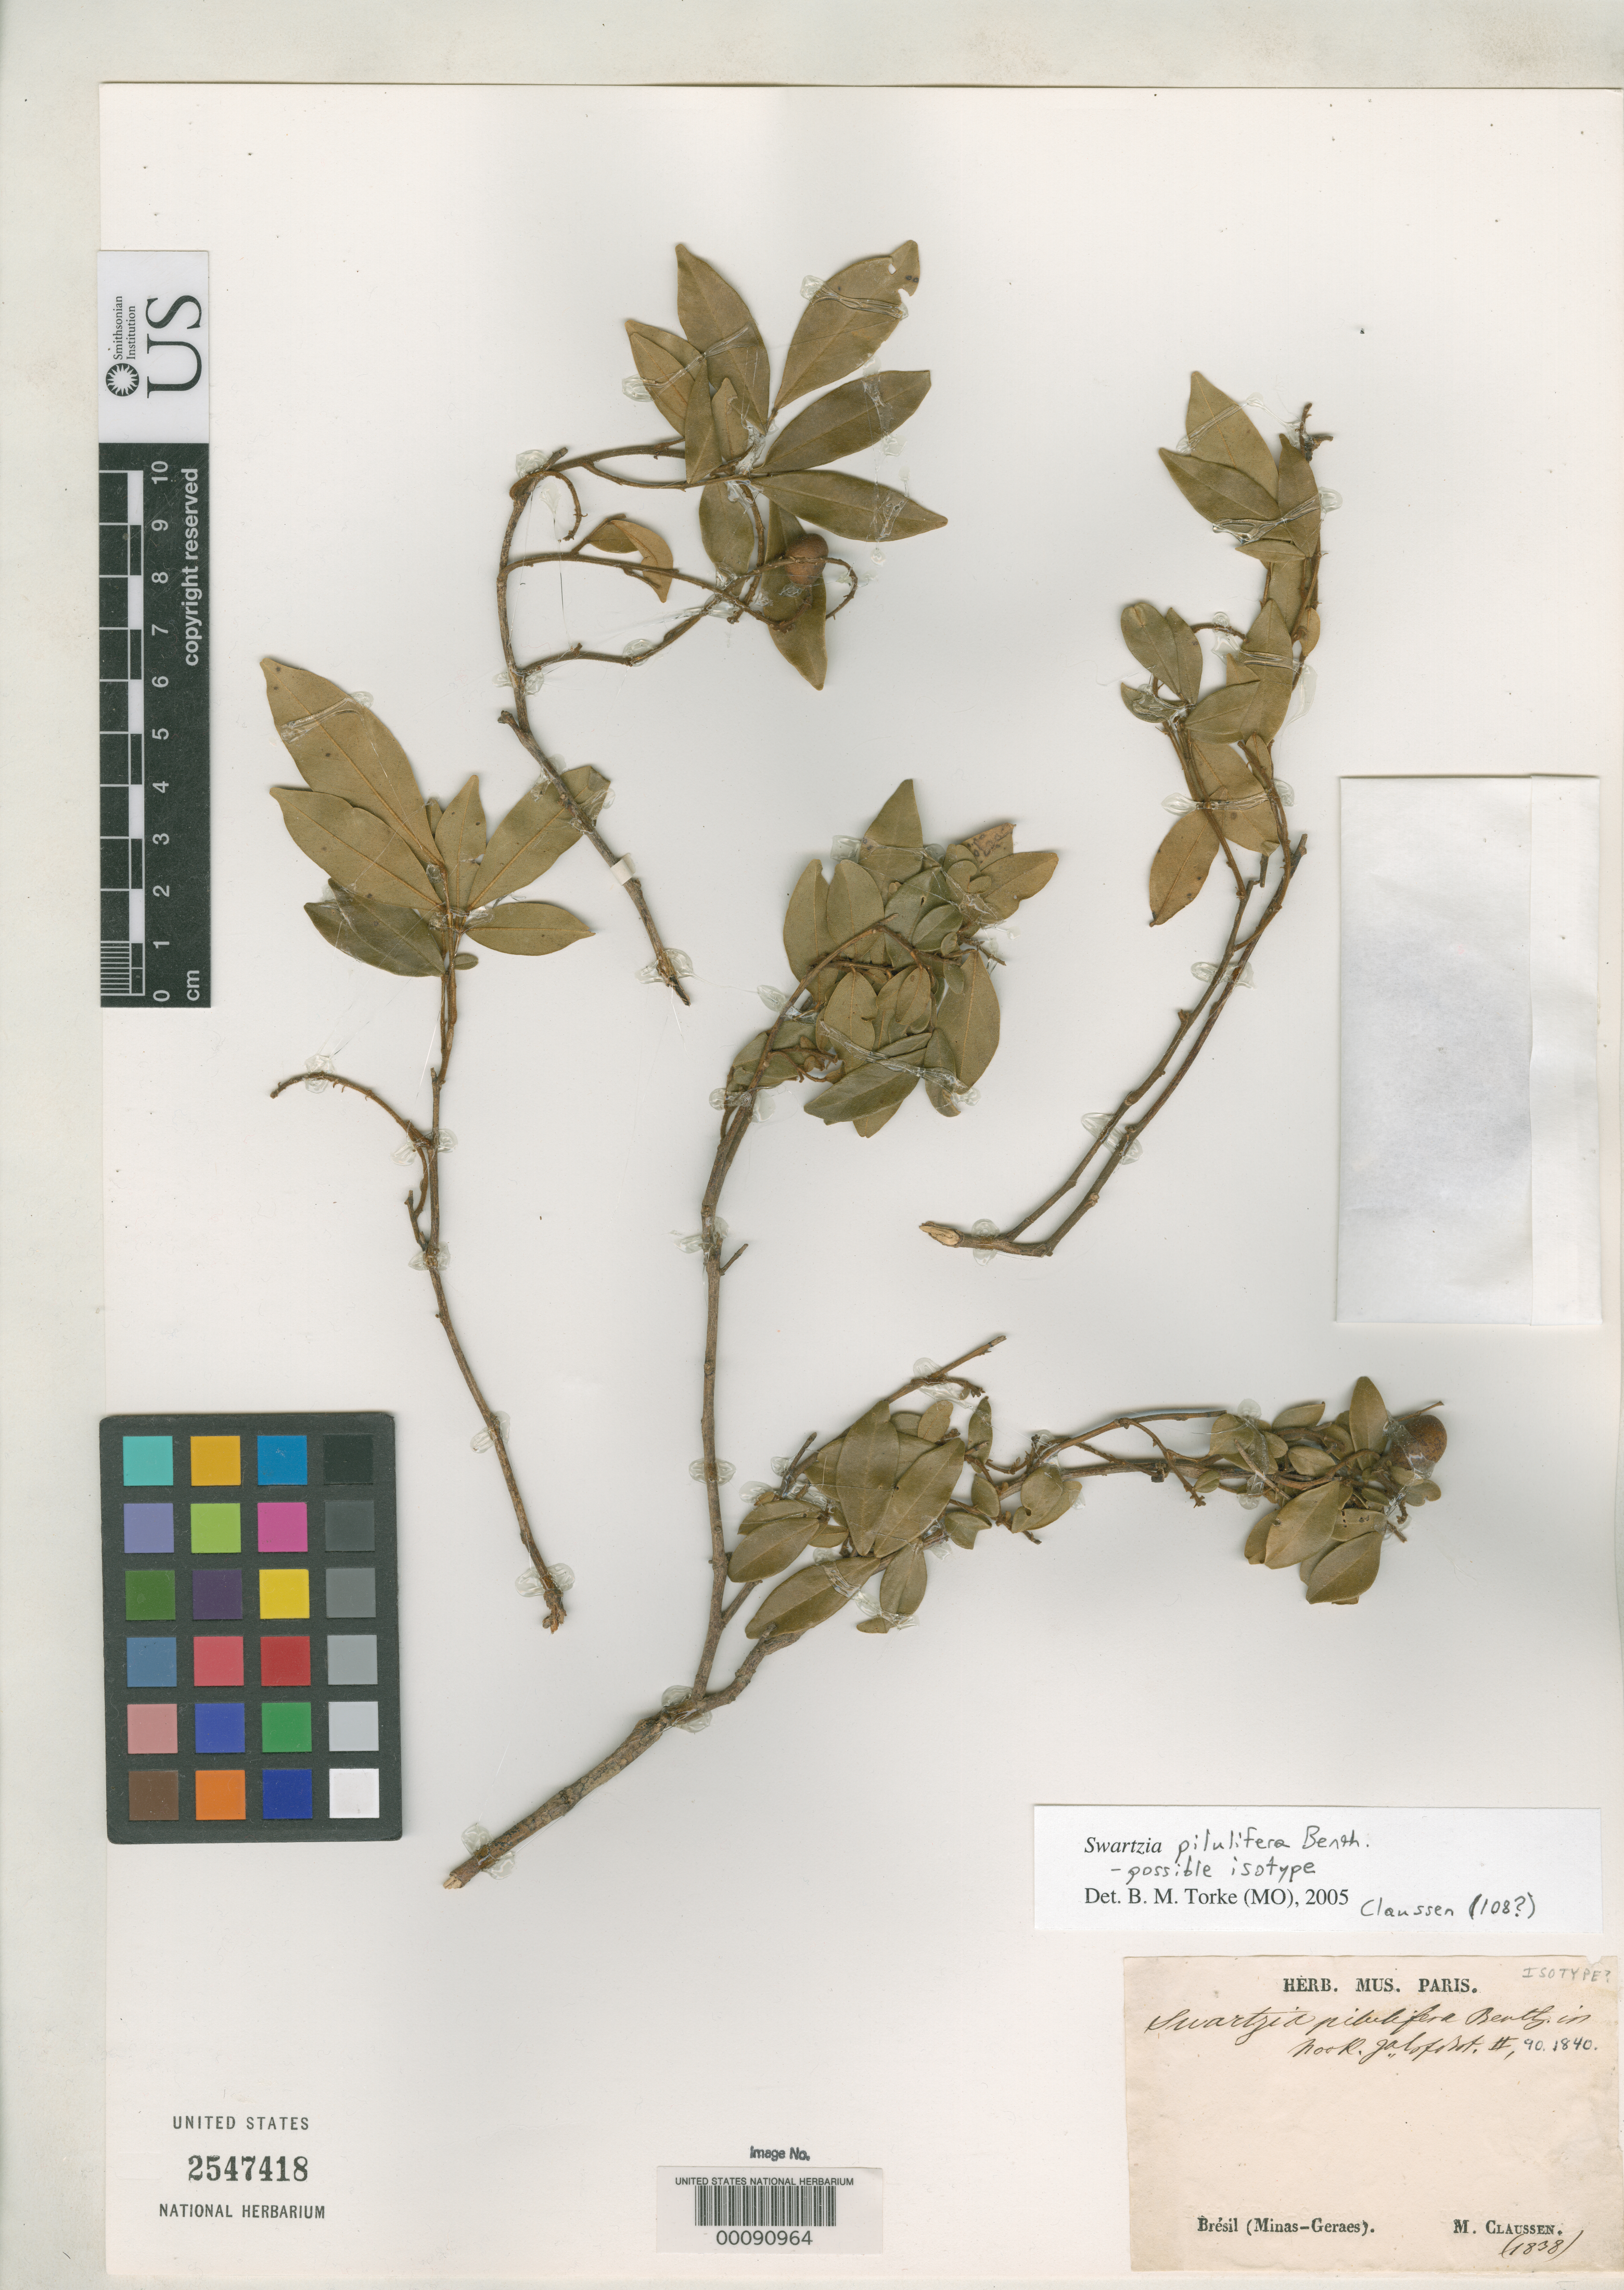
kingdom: Plantae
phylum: Tracheophyta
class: Magnoliopsida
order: Fabales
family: Fabaceae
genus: Swartzia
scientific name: Swartzia pilulifera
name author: Benth. in Hook.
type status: Isotype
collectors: M. Claussen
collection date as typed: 1838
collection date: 1838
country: Brazil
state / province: Minas Gerais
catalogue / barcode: US 2547418